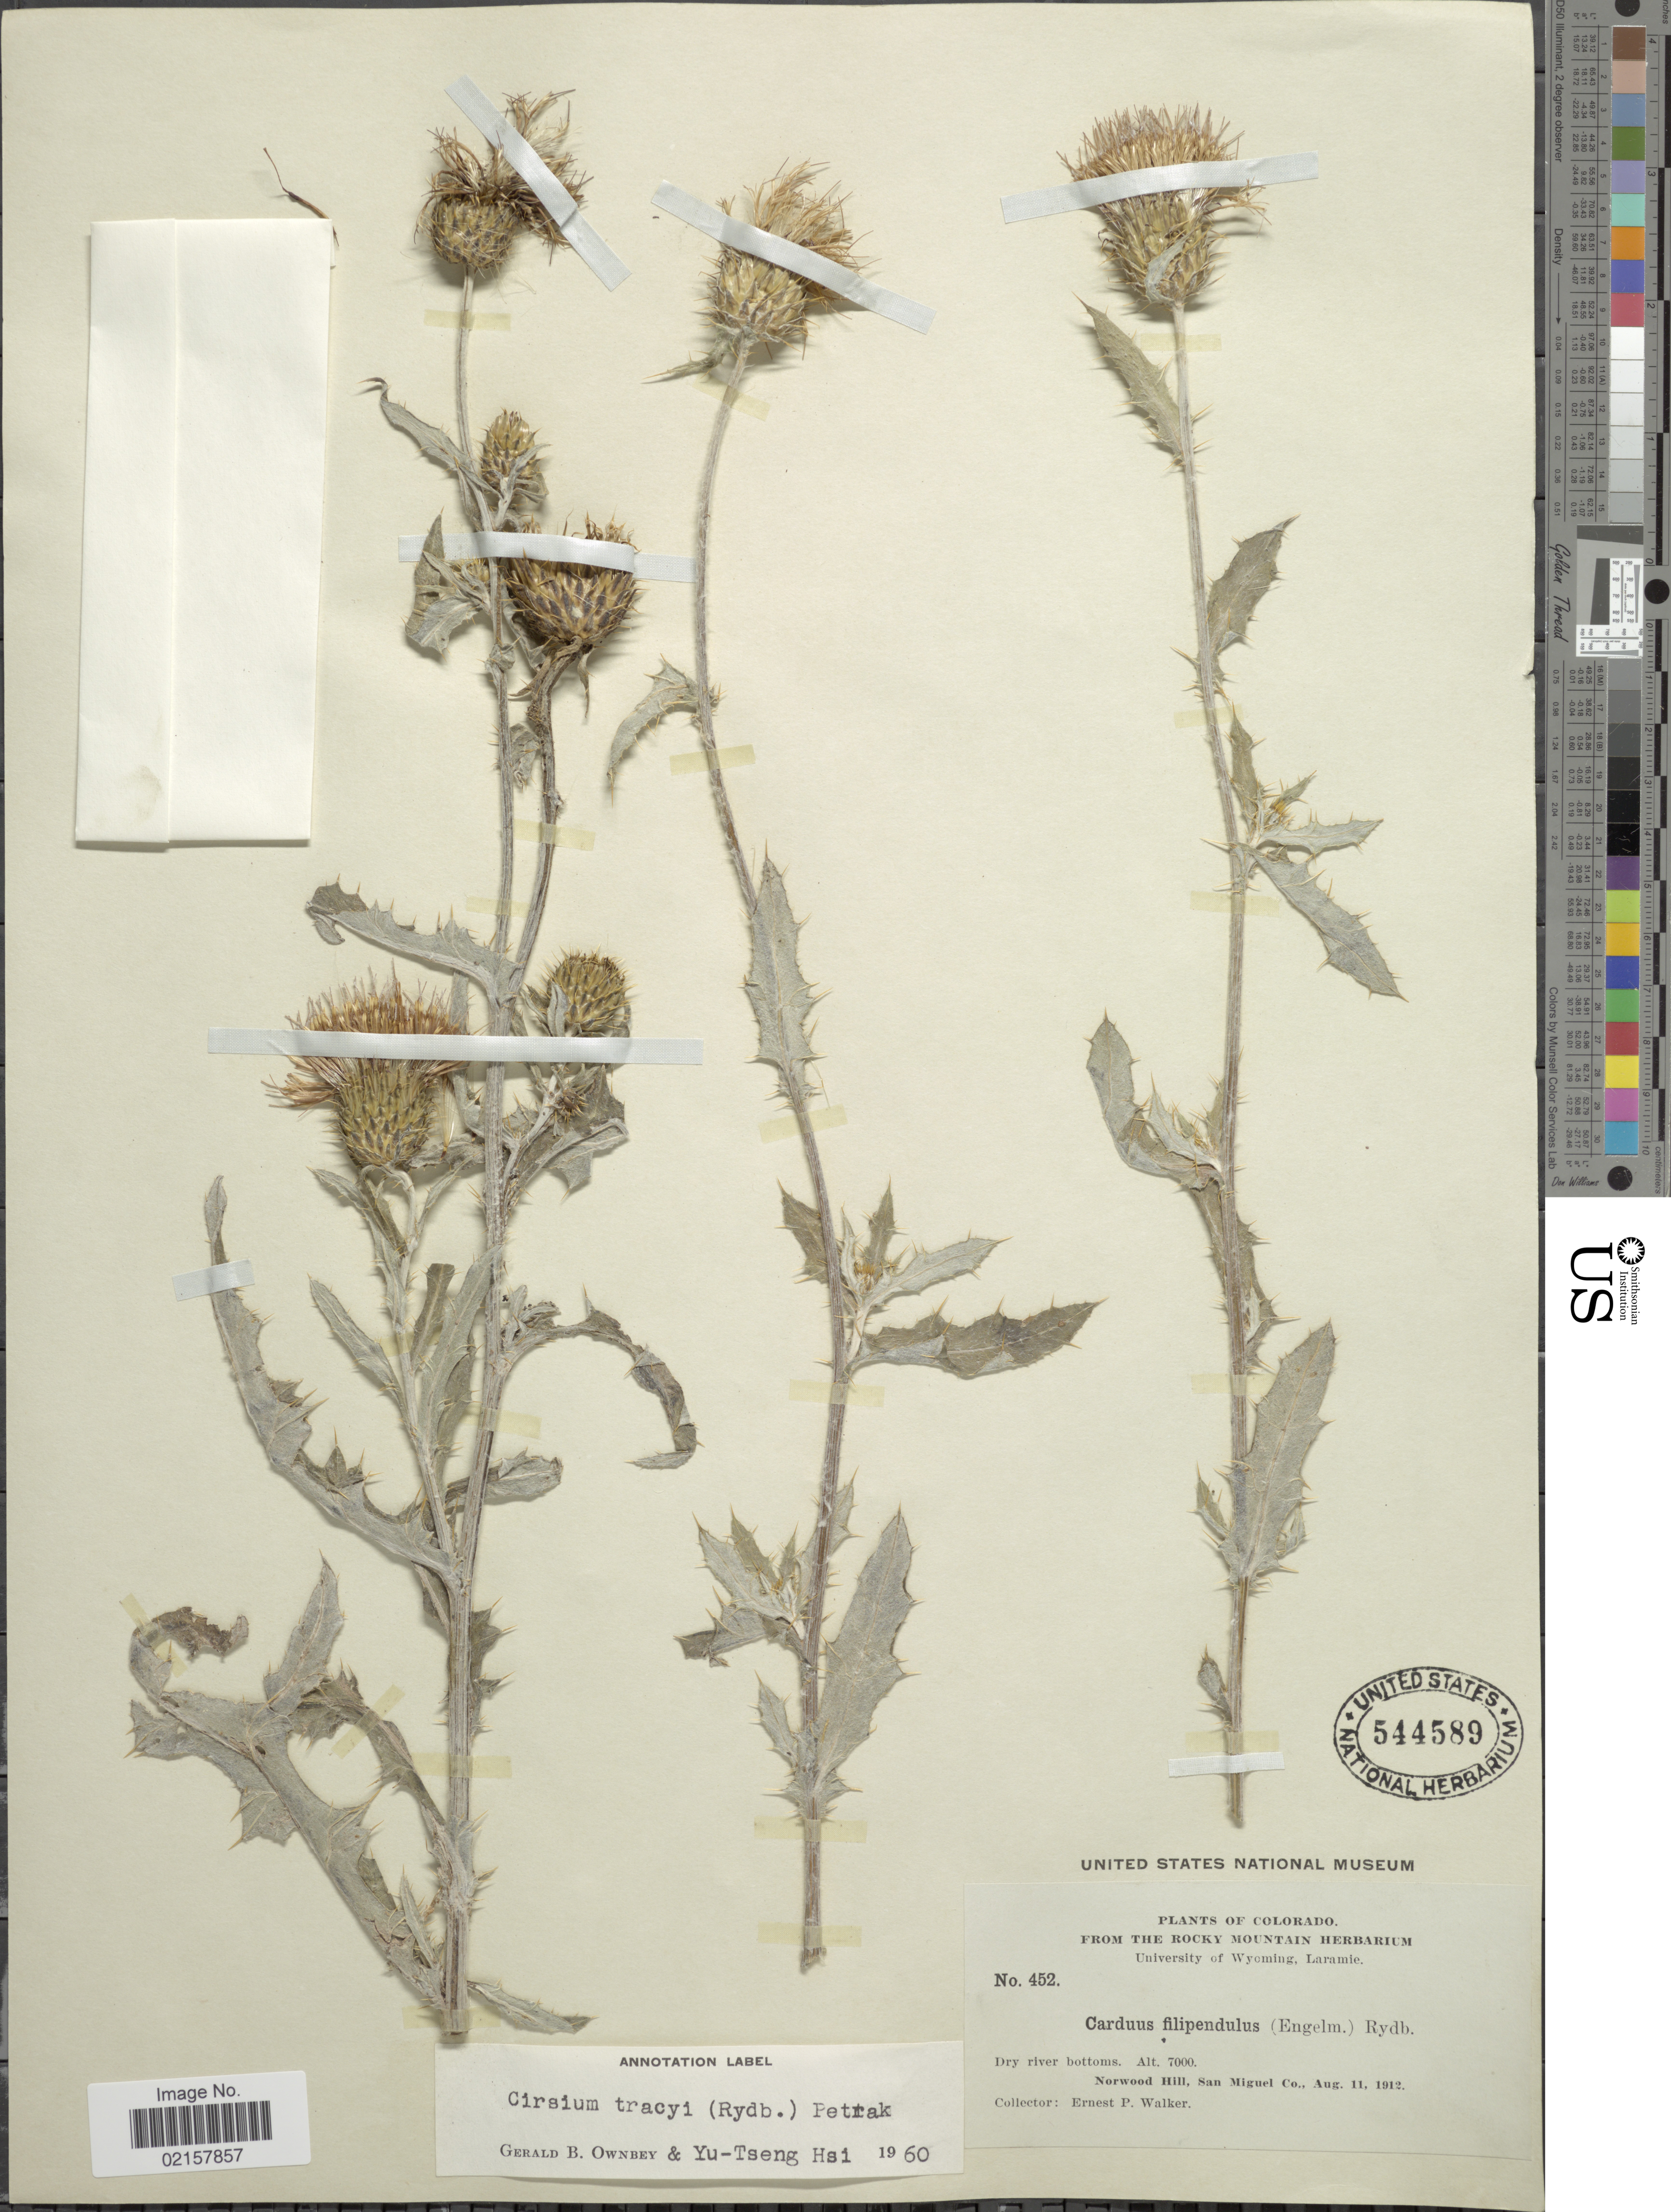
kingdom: Plantae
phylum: Tracheophyta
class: Magnoliopsida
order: Asterales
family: Asteraceae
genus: Cirsium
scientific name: Cirsium tracyi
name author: (Rydb.) Petr.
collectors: E. P. Walker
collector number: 452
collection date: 1912-08-11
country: United States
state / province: Colorado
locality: Dry river bottoms, Norwood Hill, San Miguel Co.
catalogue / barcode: US 544589